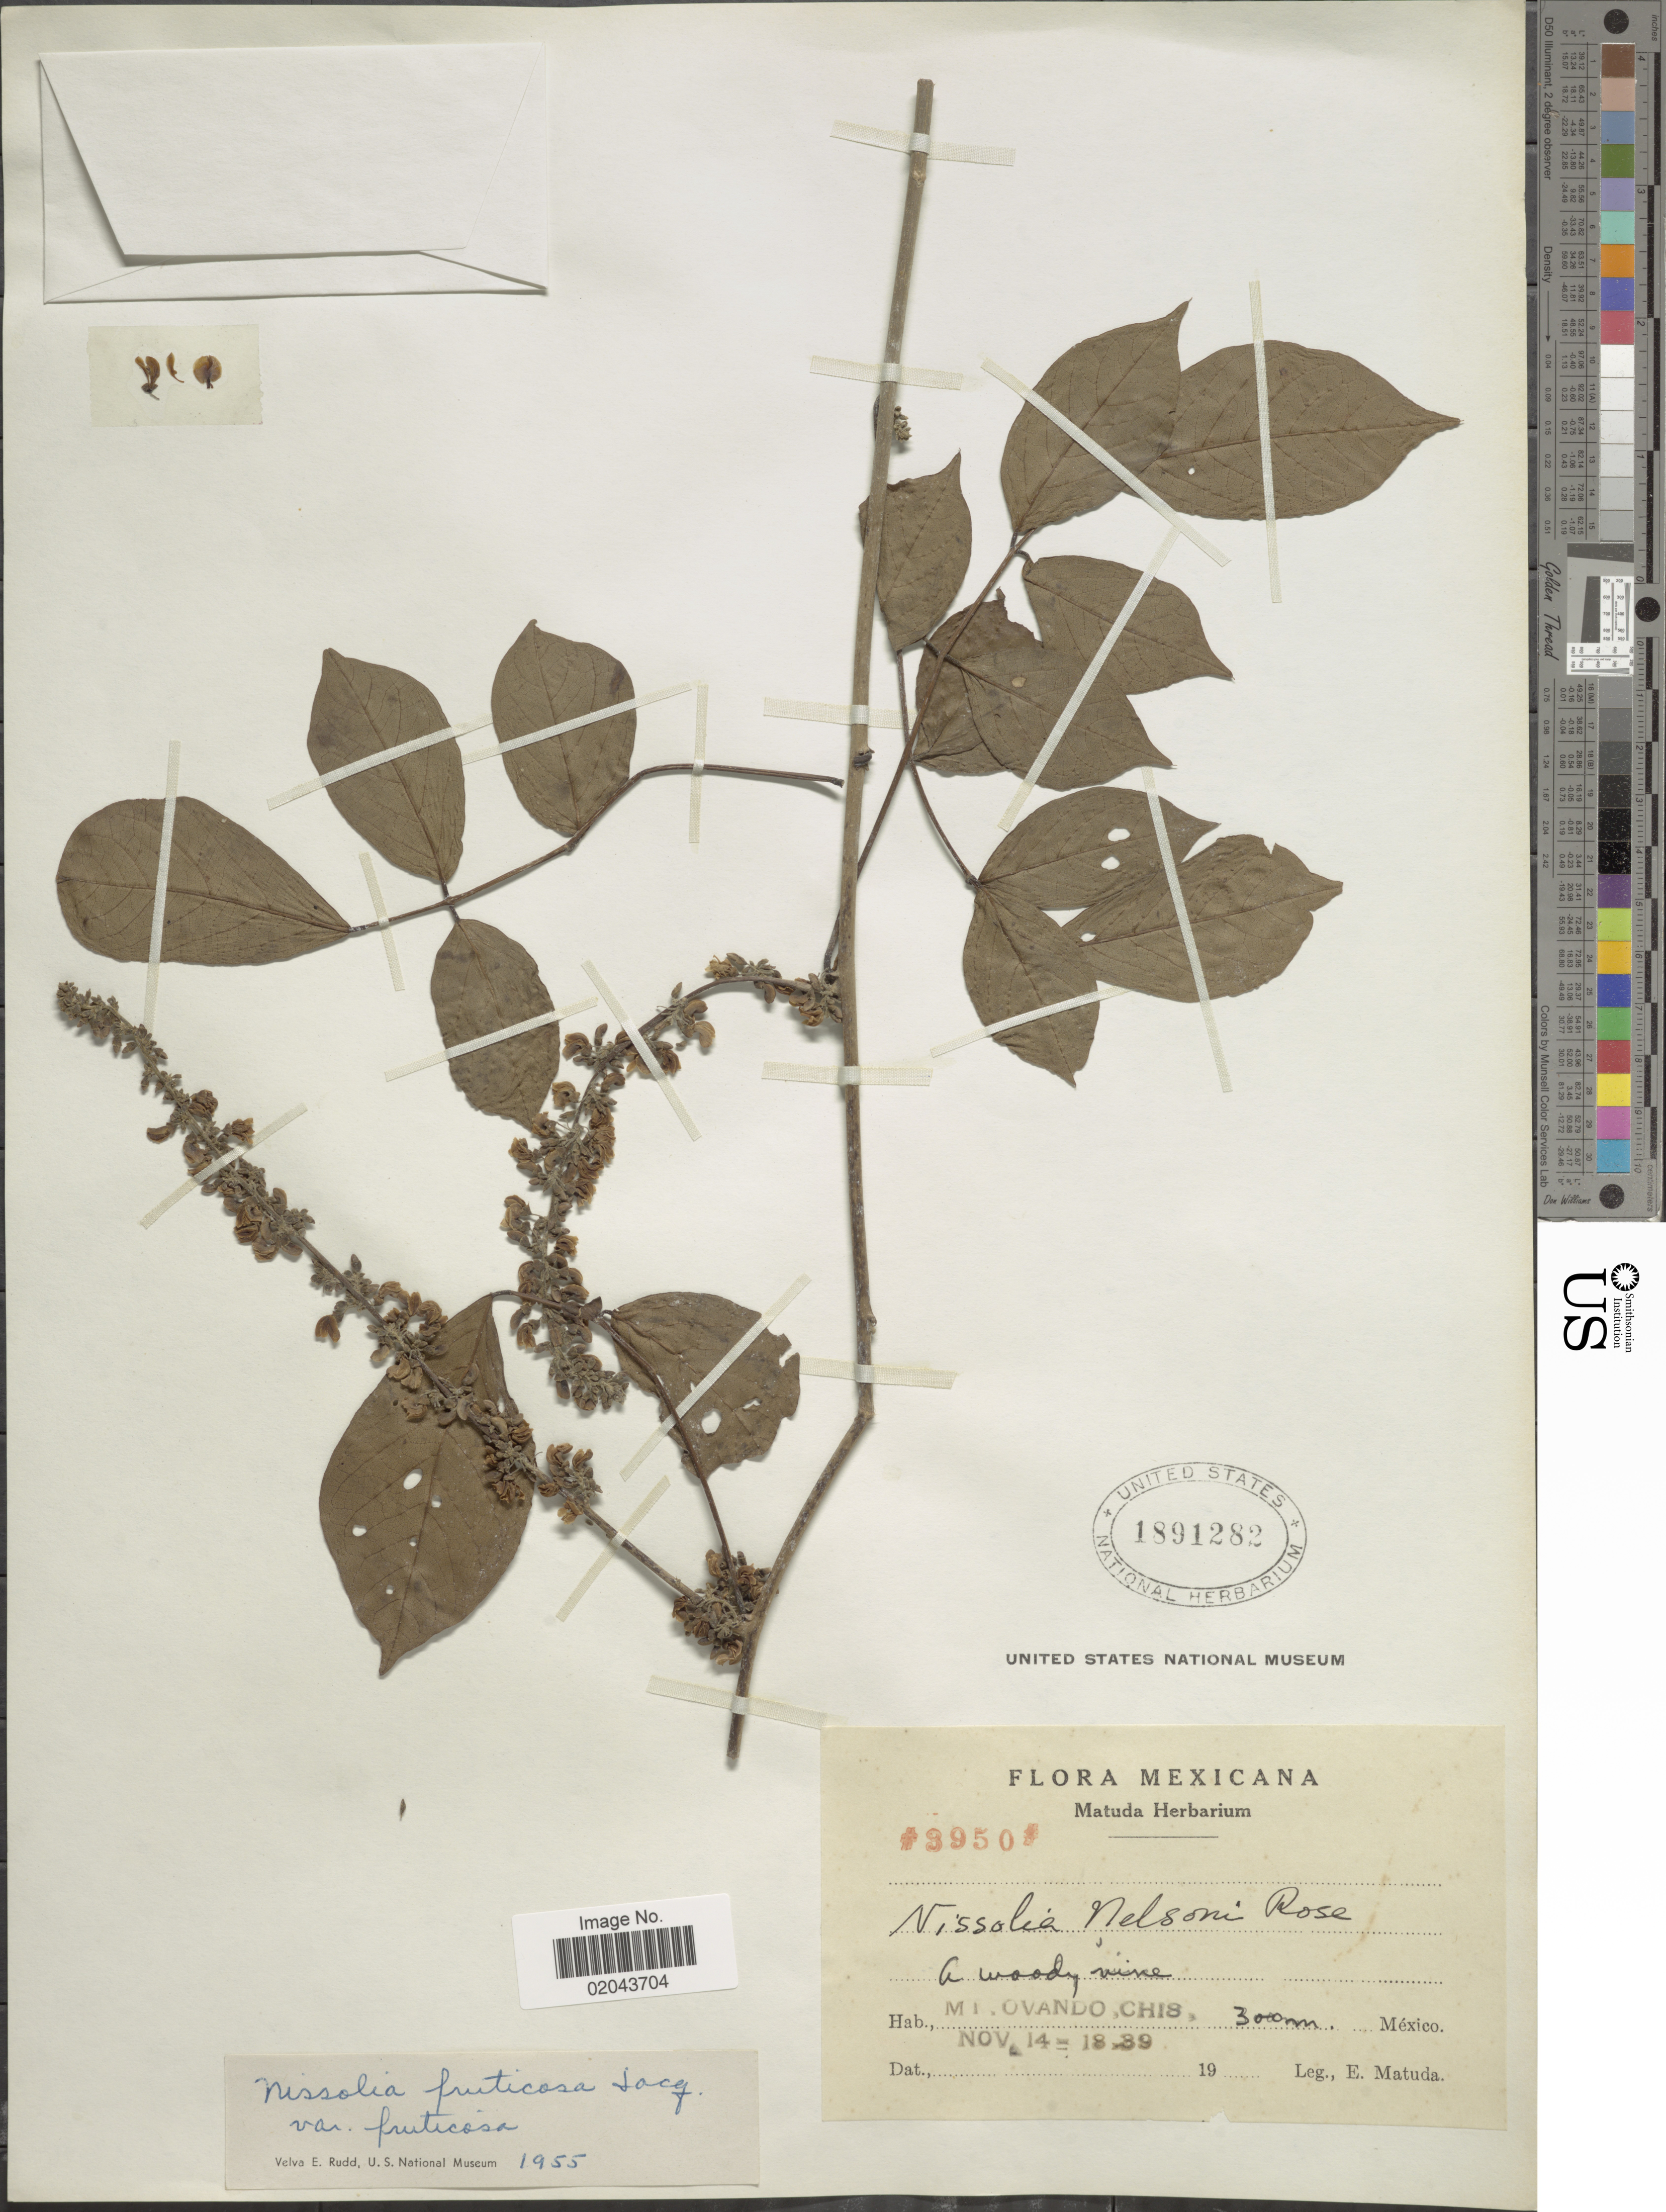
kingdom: Plantae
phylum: Tracheophyta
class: Magnoliopsida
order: Fabales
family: Fabaceae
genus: Nissolia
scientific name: Nissolia fruticosa var. fruticosa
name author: Jacq.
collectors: E. Matuda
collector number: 3950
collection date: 1839-11-14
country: Mexico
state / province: Chiapas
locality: A woody vine, Mt. Ovando.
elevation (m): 300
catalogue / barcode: US 1891282